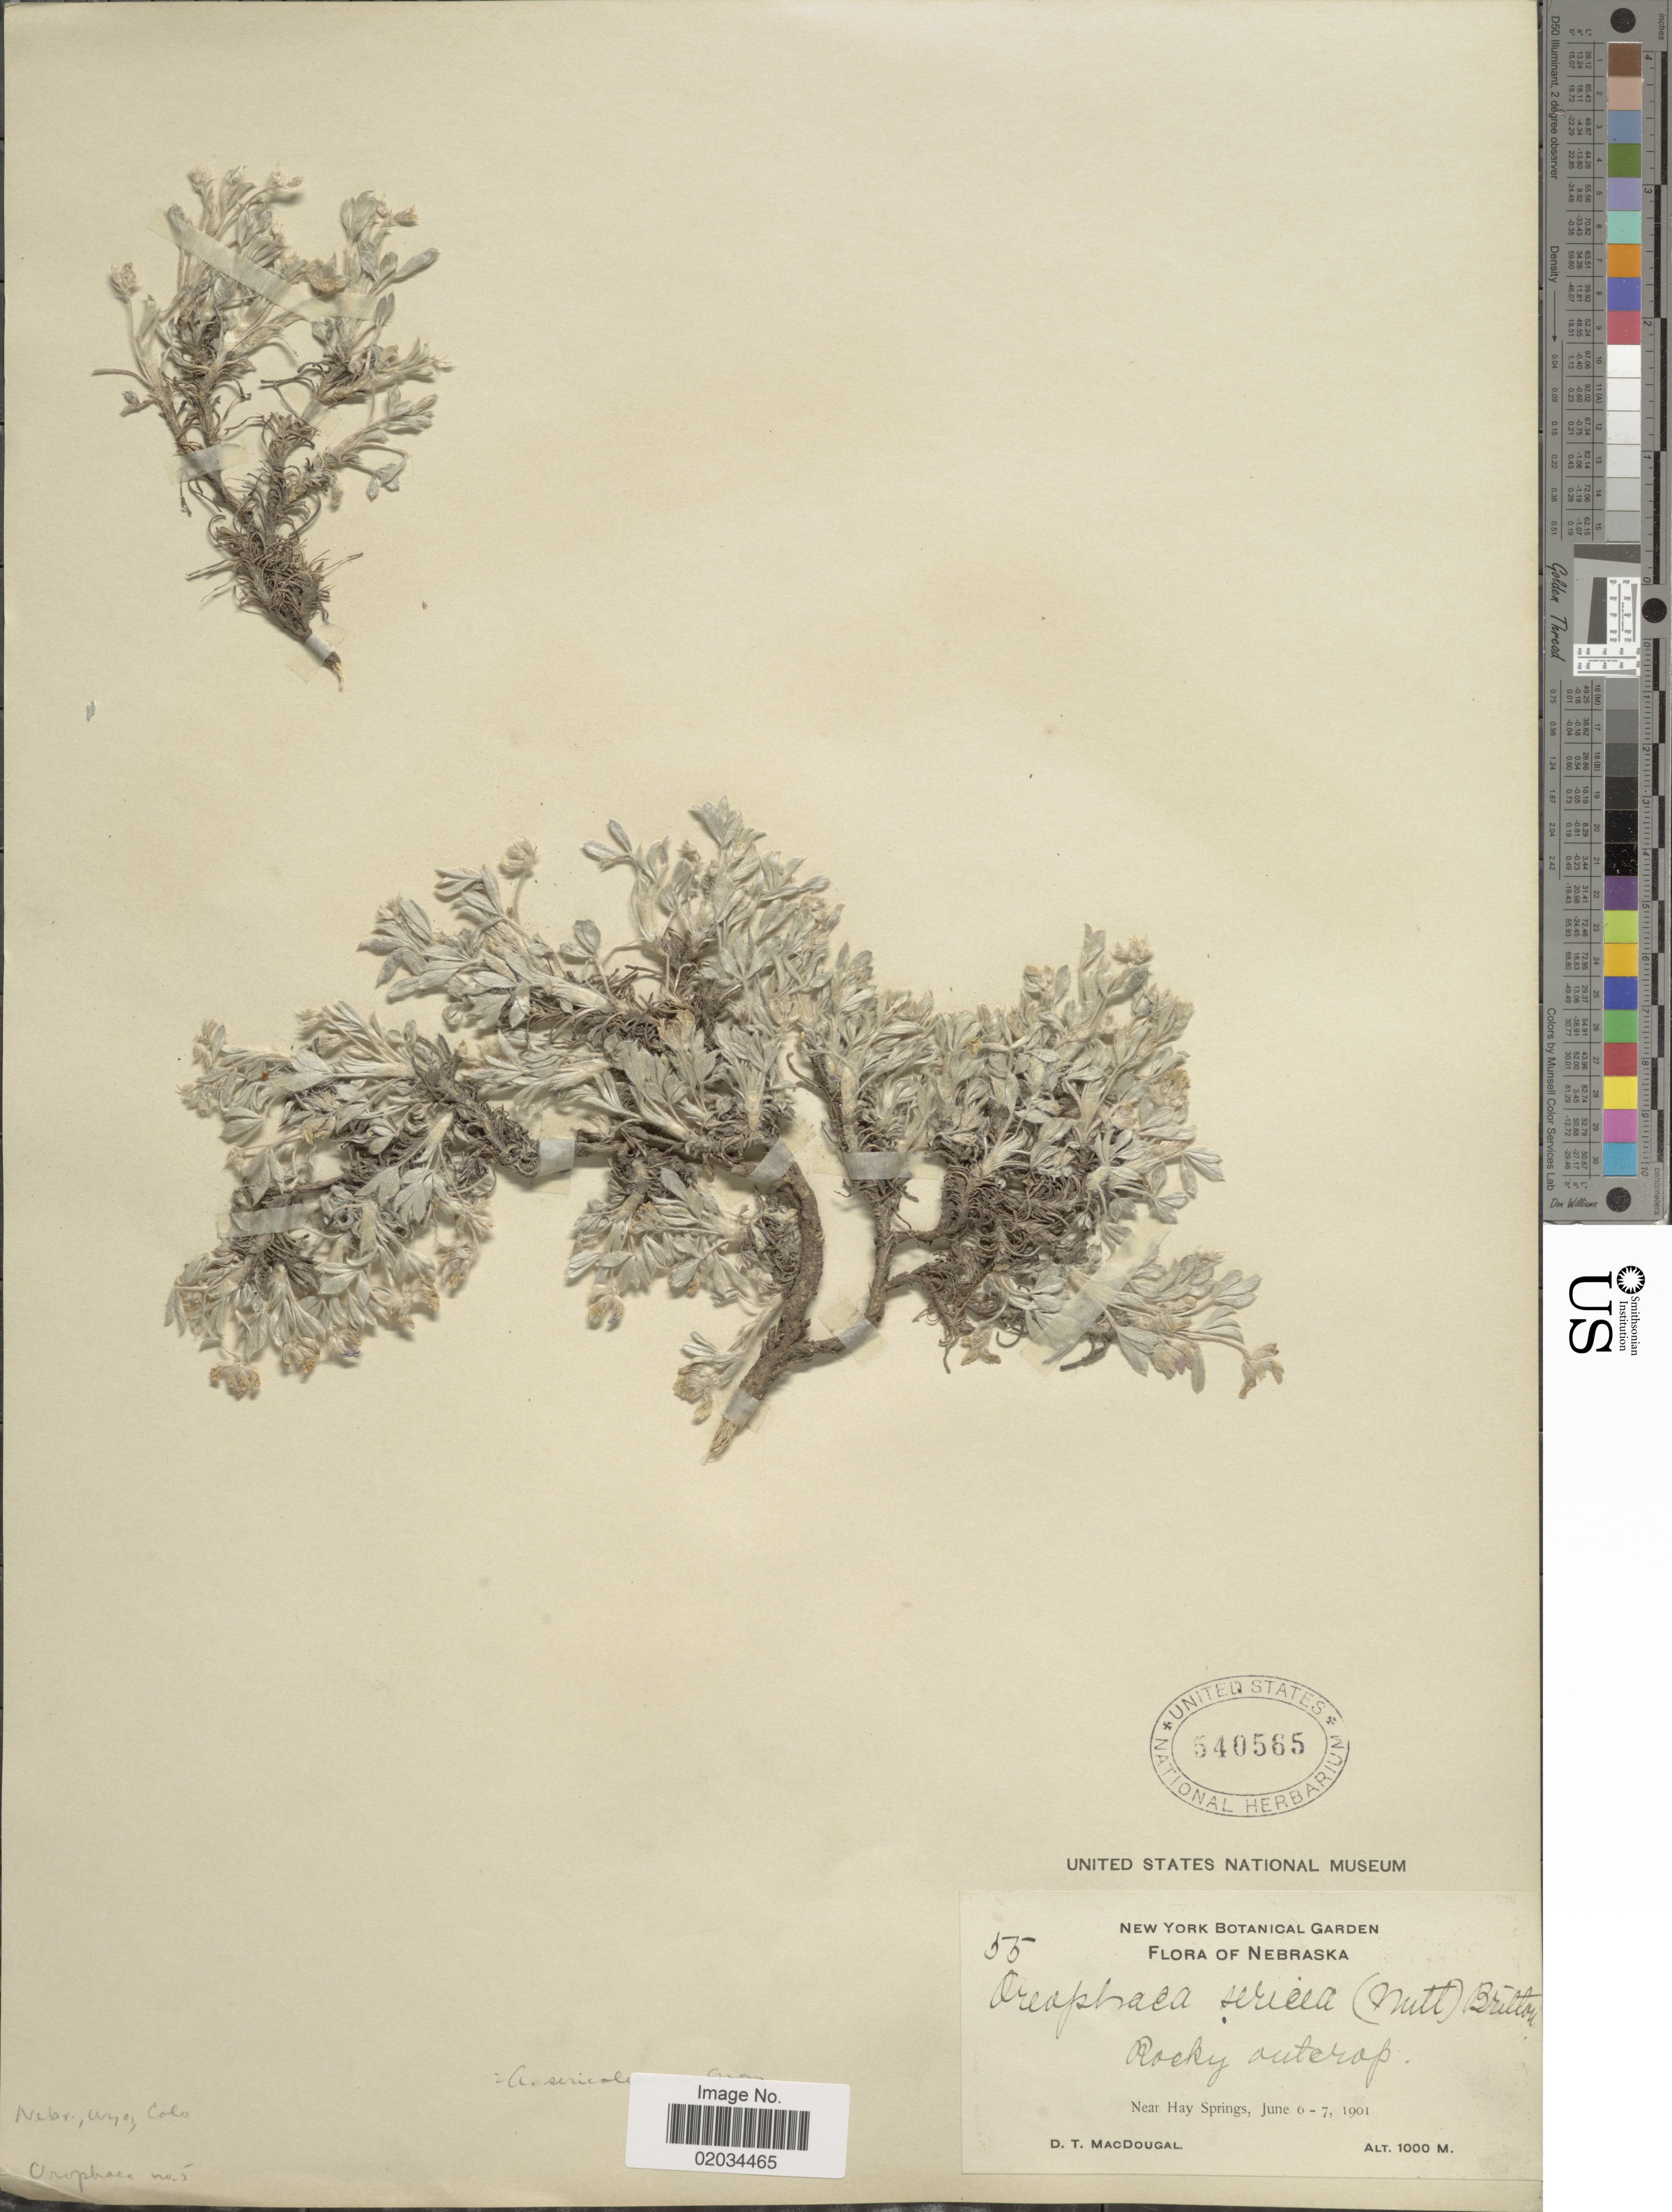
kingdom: Plantae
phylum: Tracheophyta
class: Magnoliopsida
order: Fabales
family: Fabaceae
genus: Astragalus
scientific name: Astragalus sericoleucus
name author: A. Gray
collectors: D. T. MacDougal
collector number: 55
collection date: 1901-06-06/1901-06-07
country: United States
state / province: Nebraska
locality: Near Hay Springs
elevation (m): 1000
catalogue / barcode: US 540565